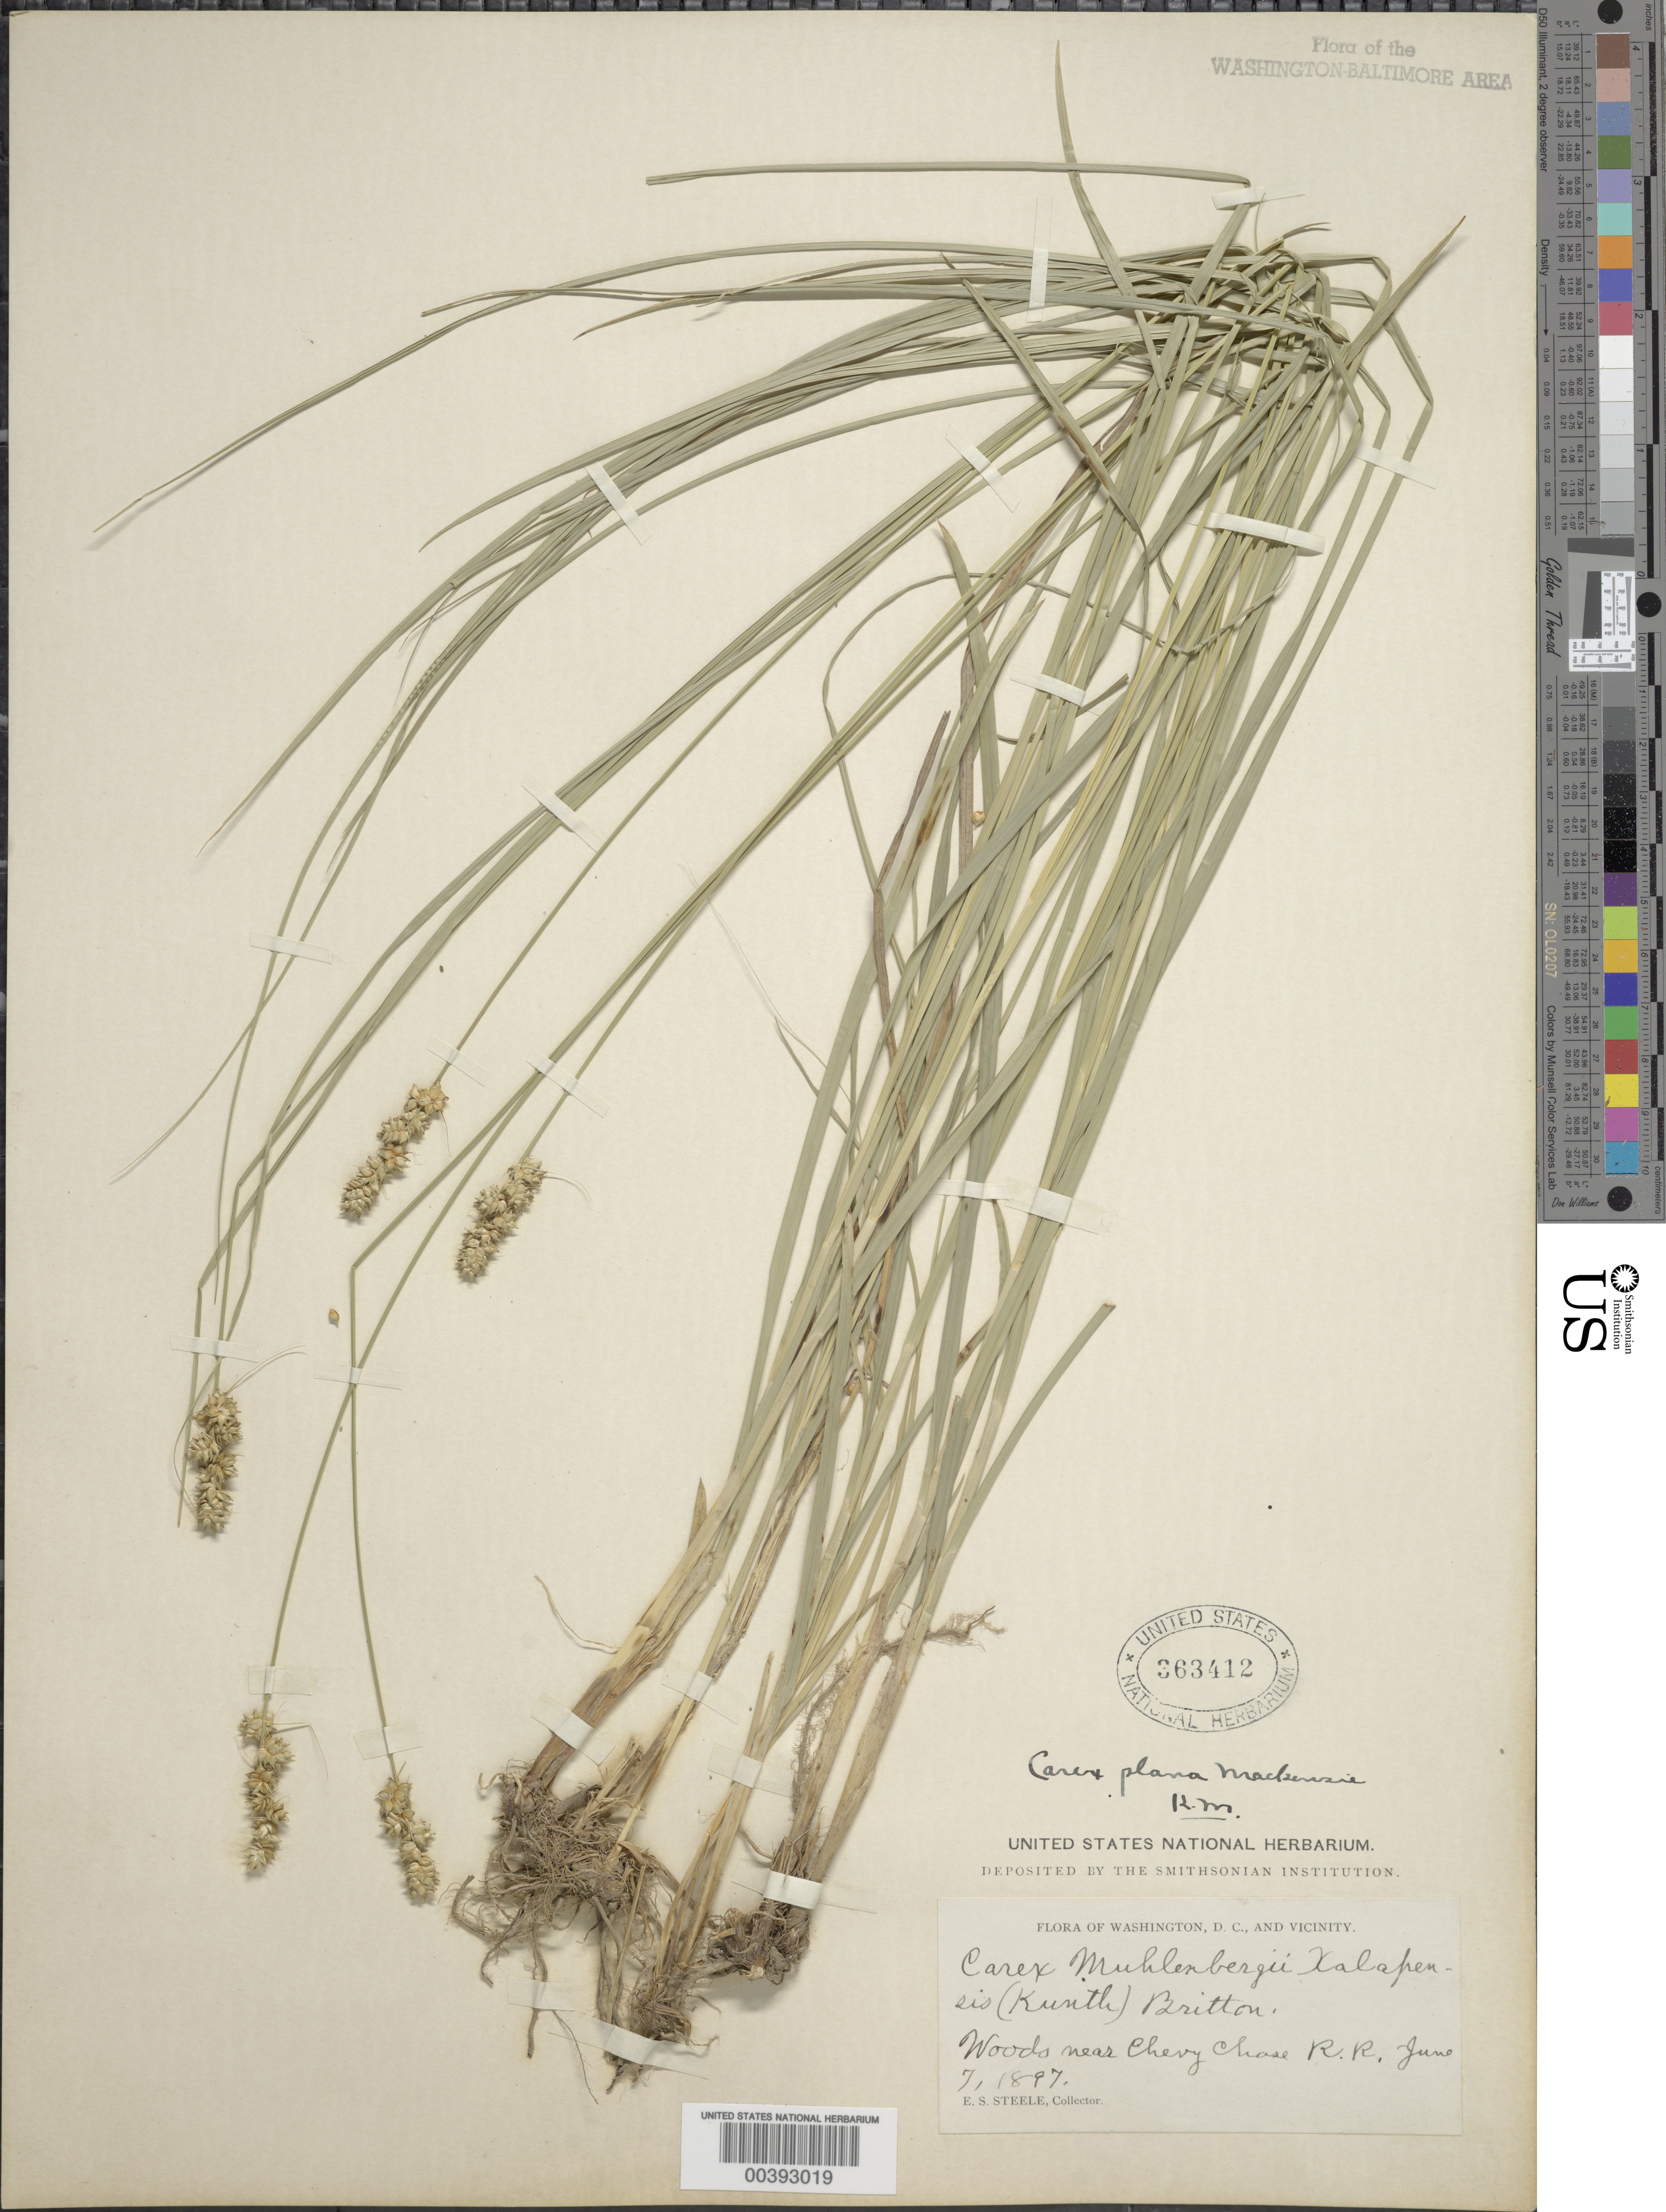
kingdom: Plantae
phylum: Tracheophyta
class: Liliopsida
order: Poales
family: Cyperaceae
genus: Carex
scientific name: Carex muehlenbergii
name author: Willd.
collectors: E. Steele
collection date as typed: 07 Jun 1897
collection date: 1897-06-07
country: United States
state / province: District of Columbia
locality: Chevy Chase Railroad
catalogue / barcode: US 363412